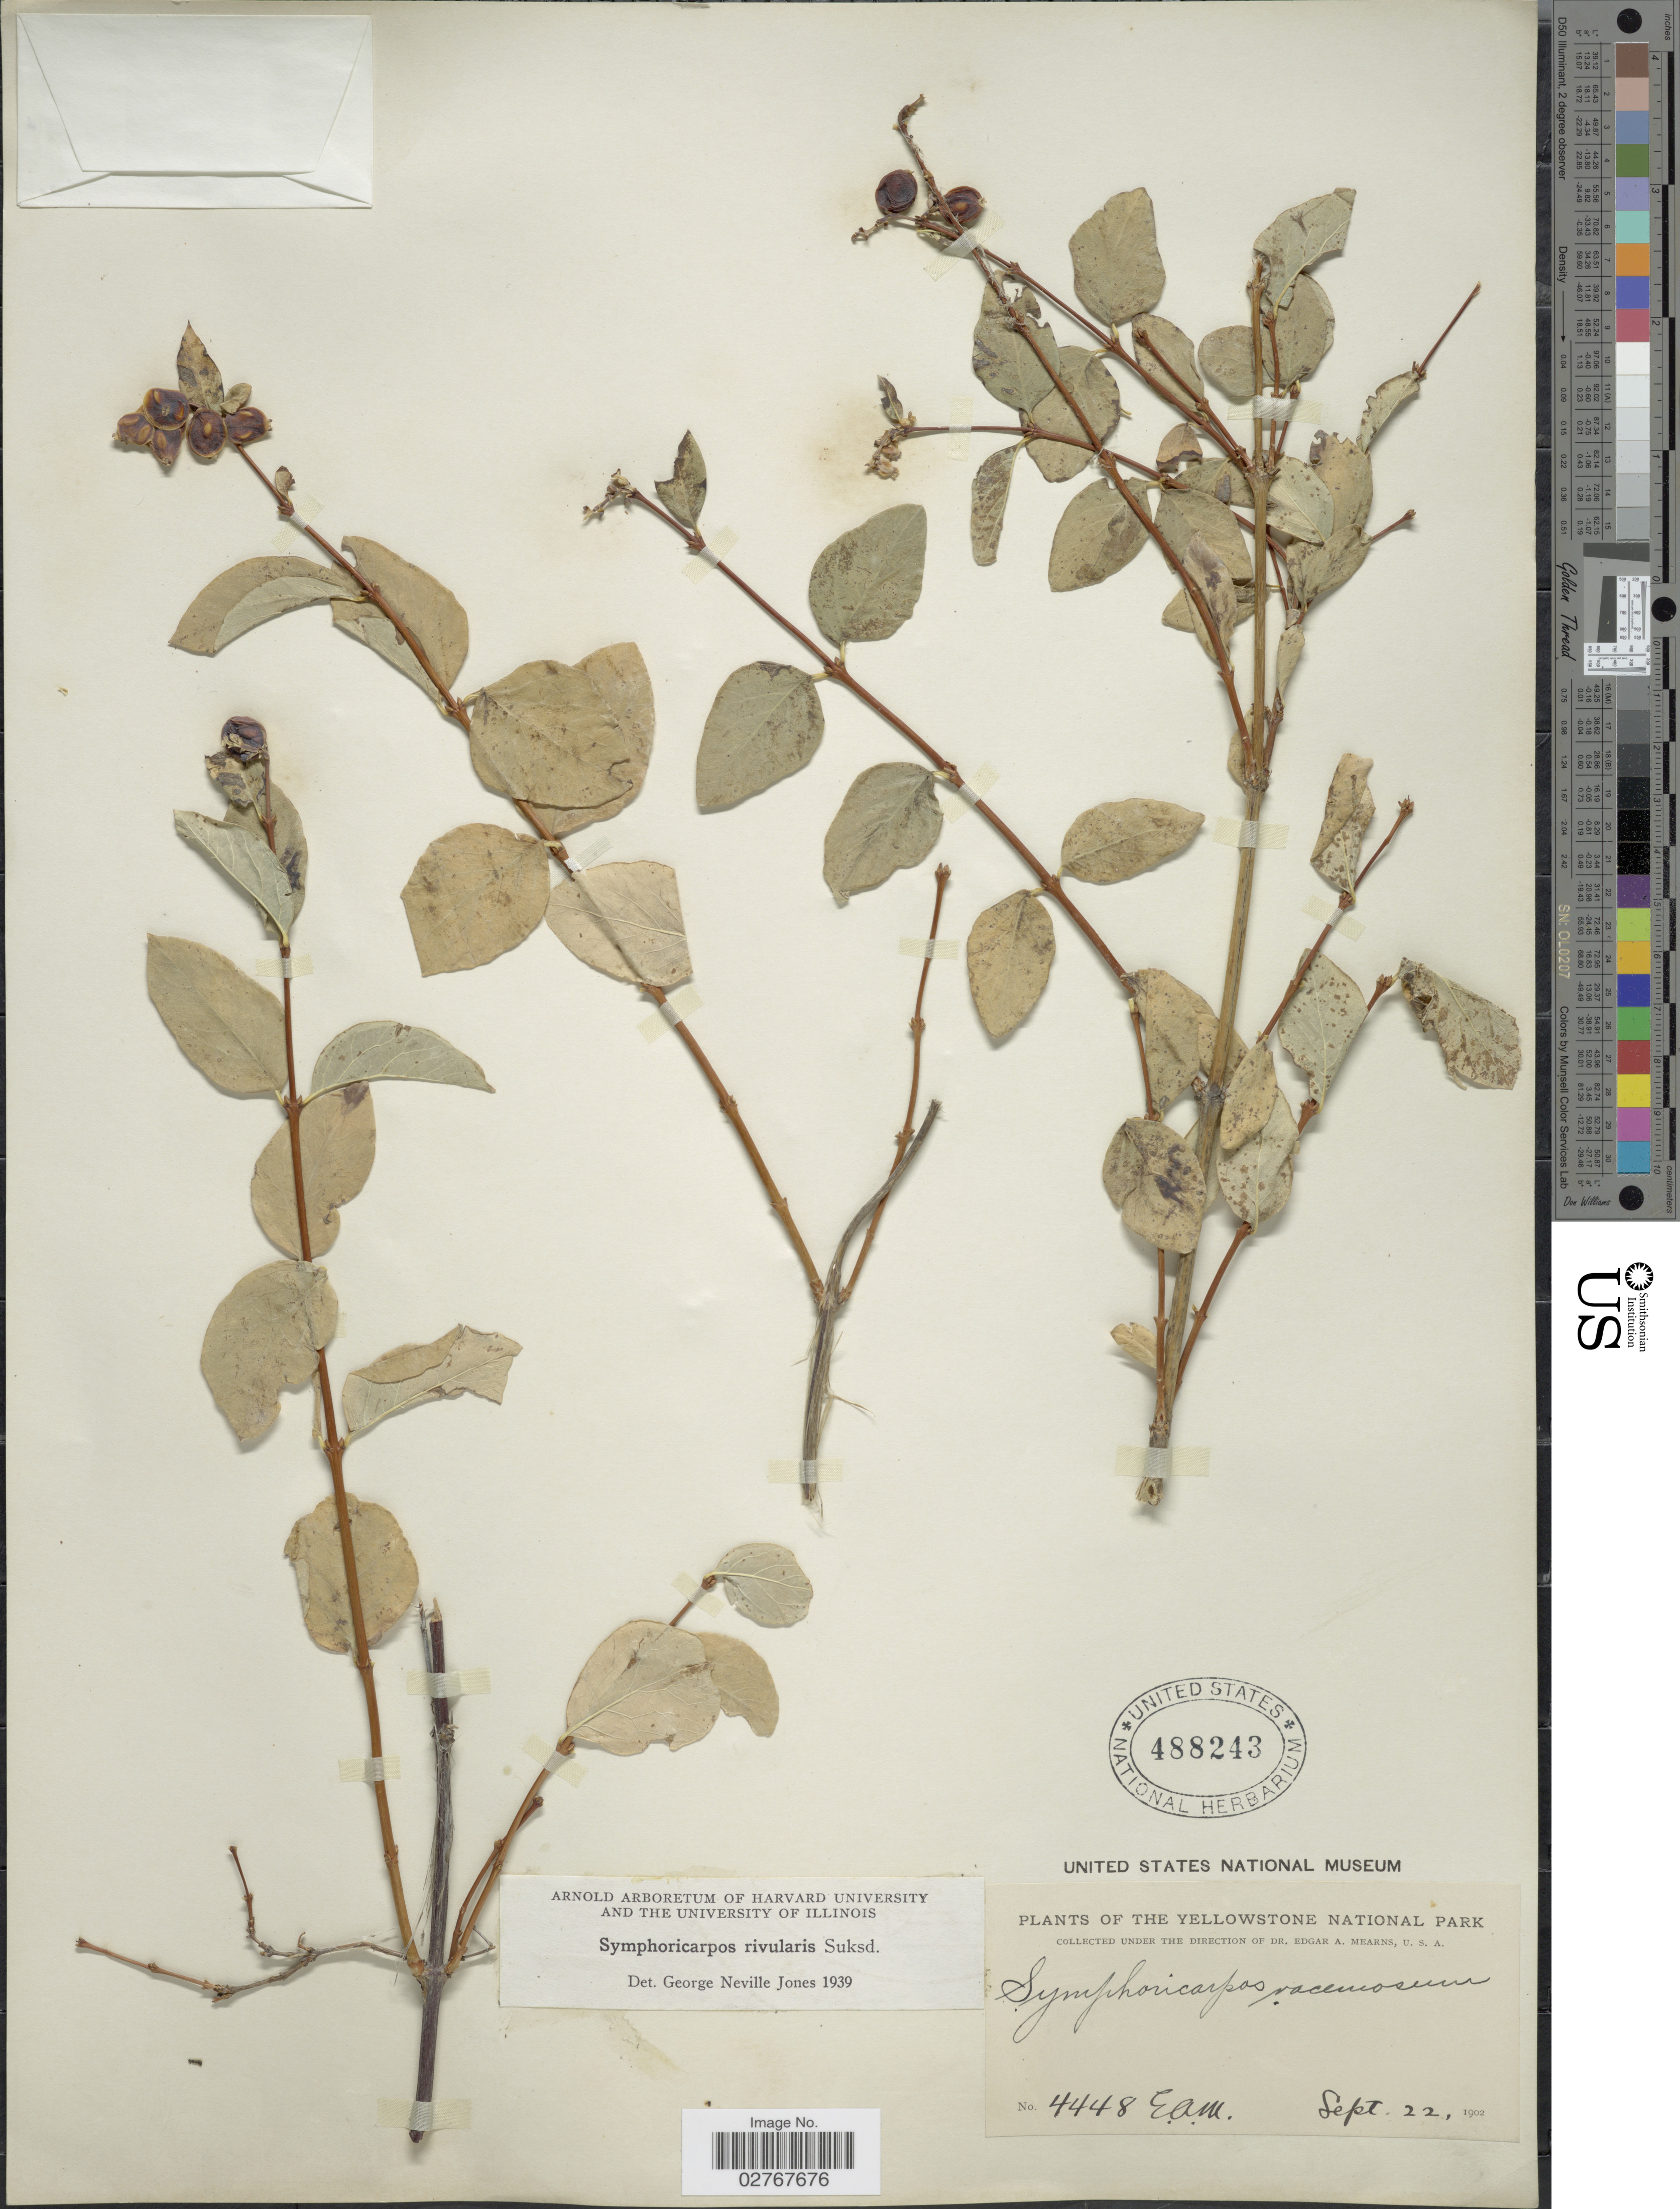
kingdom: Plantae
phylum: Tracheophyta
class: Magnoliopsida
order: Dipsacales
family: Caprifoliaceae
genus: Symphoricarpos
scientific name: Symphoricarpos rivularis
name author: Suksd.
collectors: E. A. Mearns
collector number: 4448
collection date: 1902-09-22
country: United States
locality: Yellowstone National Park.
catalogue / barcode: US 488243